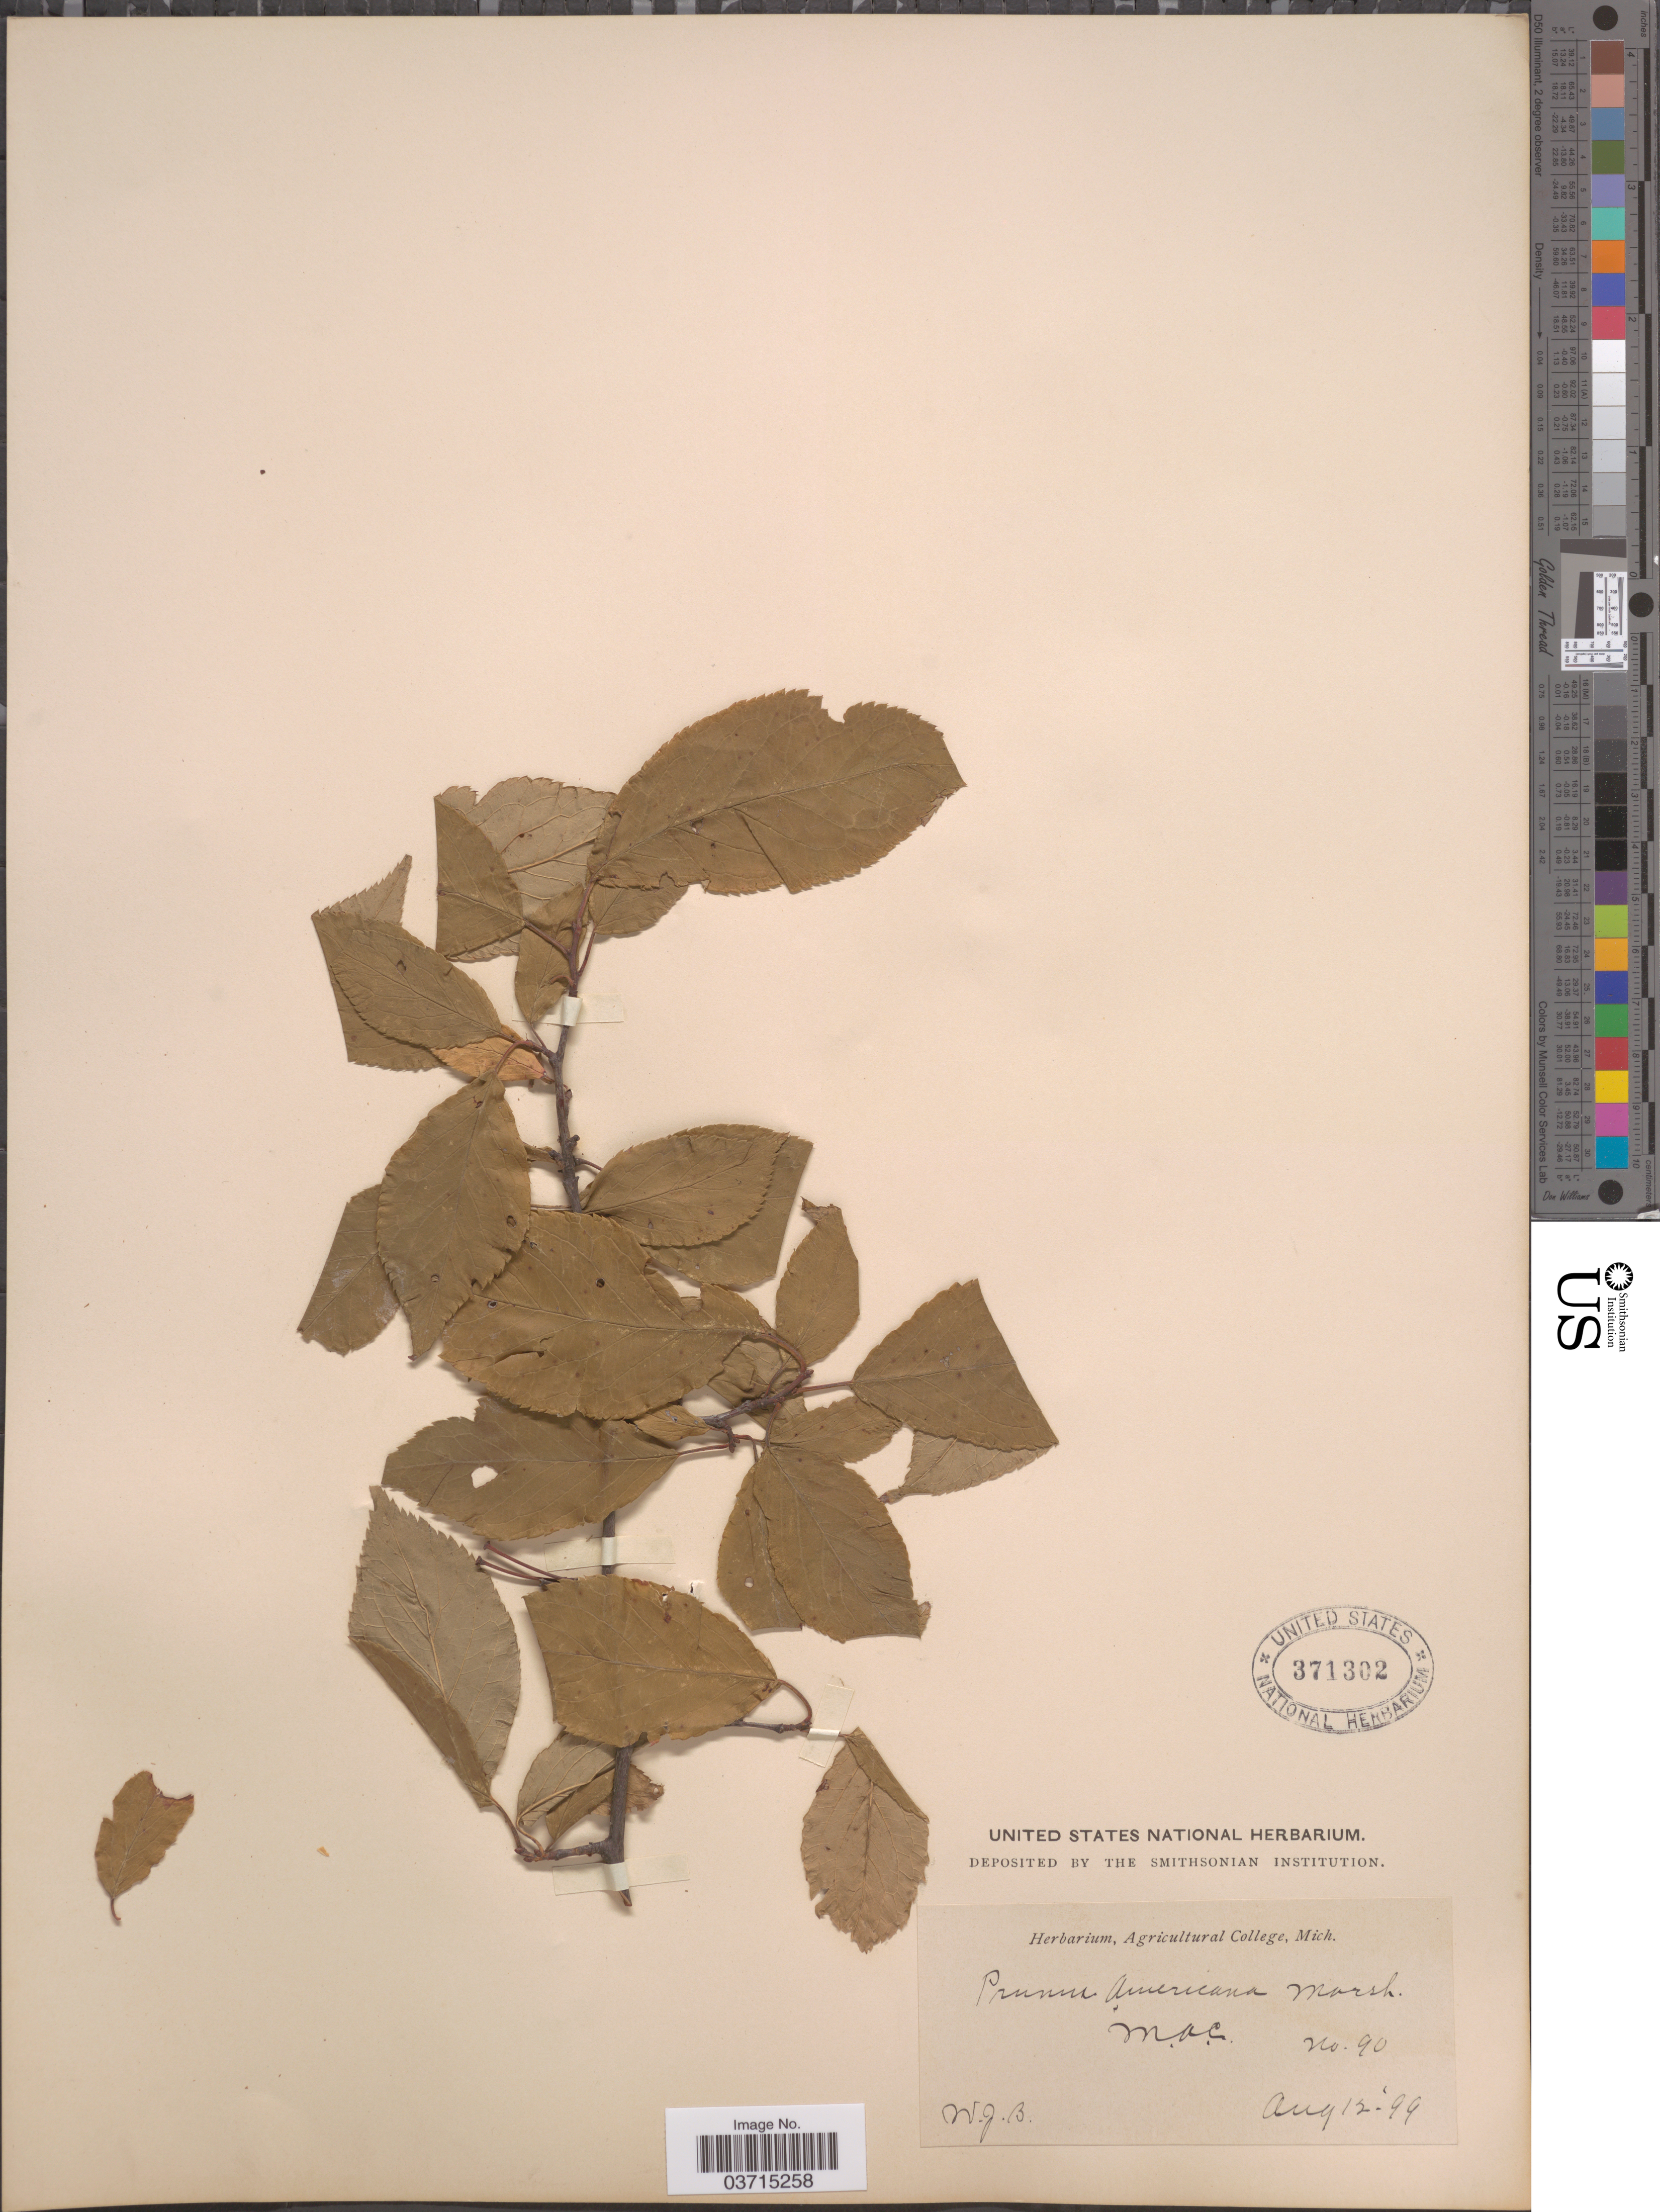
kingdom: Plantae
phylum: Tracheophyta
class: Magnoliopsida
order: Rosales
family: Rosaceae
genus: Prunus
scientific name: Prunus americana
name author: Marshall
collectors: W.J.B.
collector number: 90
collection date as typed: Transcribed d/m/y: 12/8/99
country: United States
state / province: Michigan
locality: M. A. C.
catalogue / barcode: US 371302